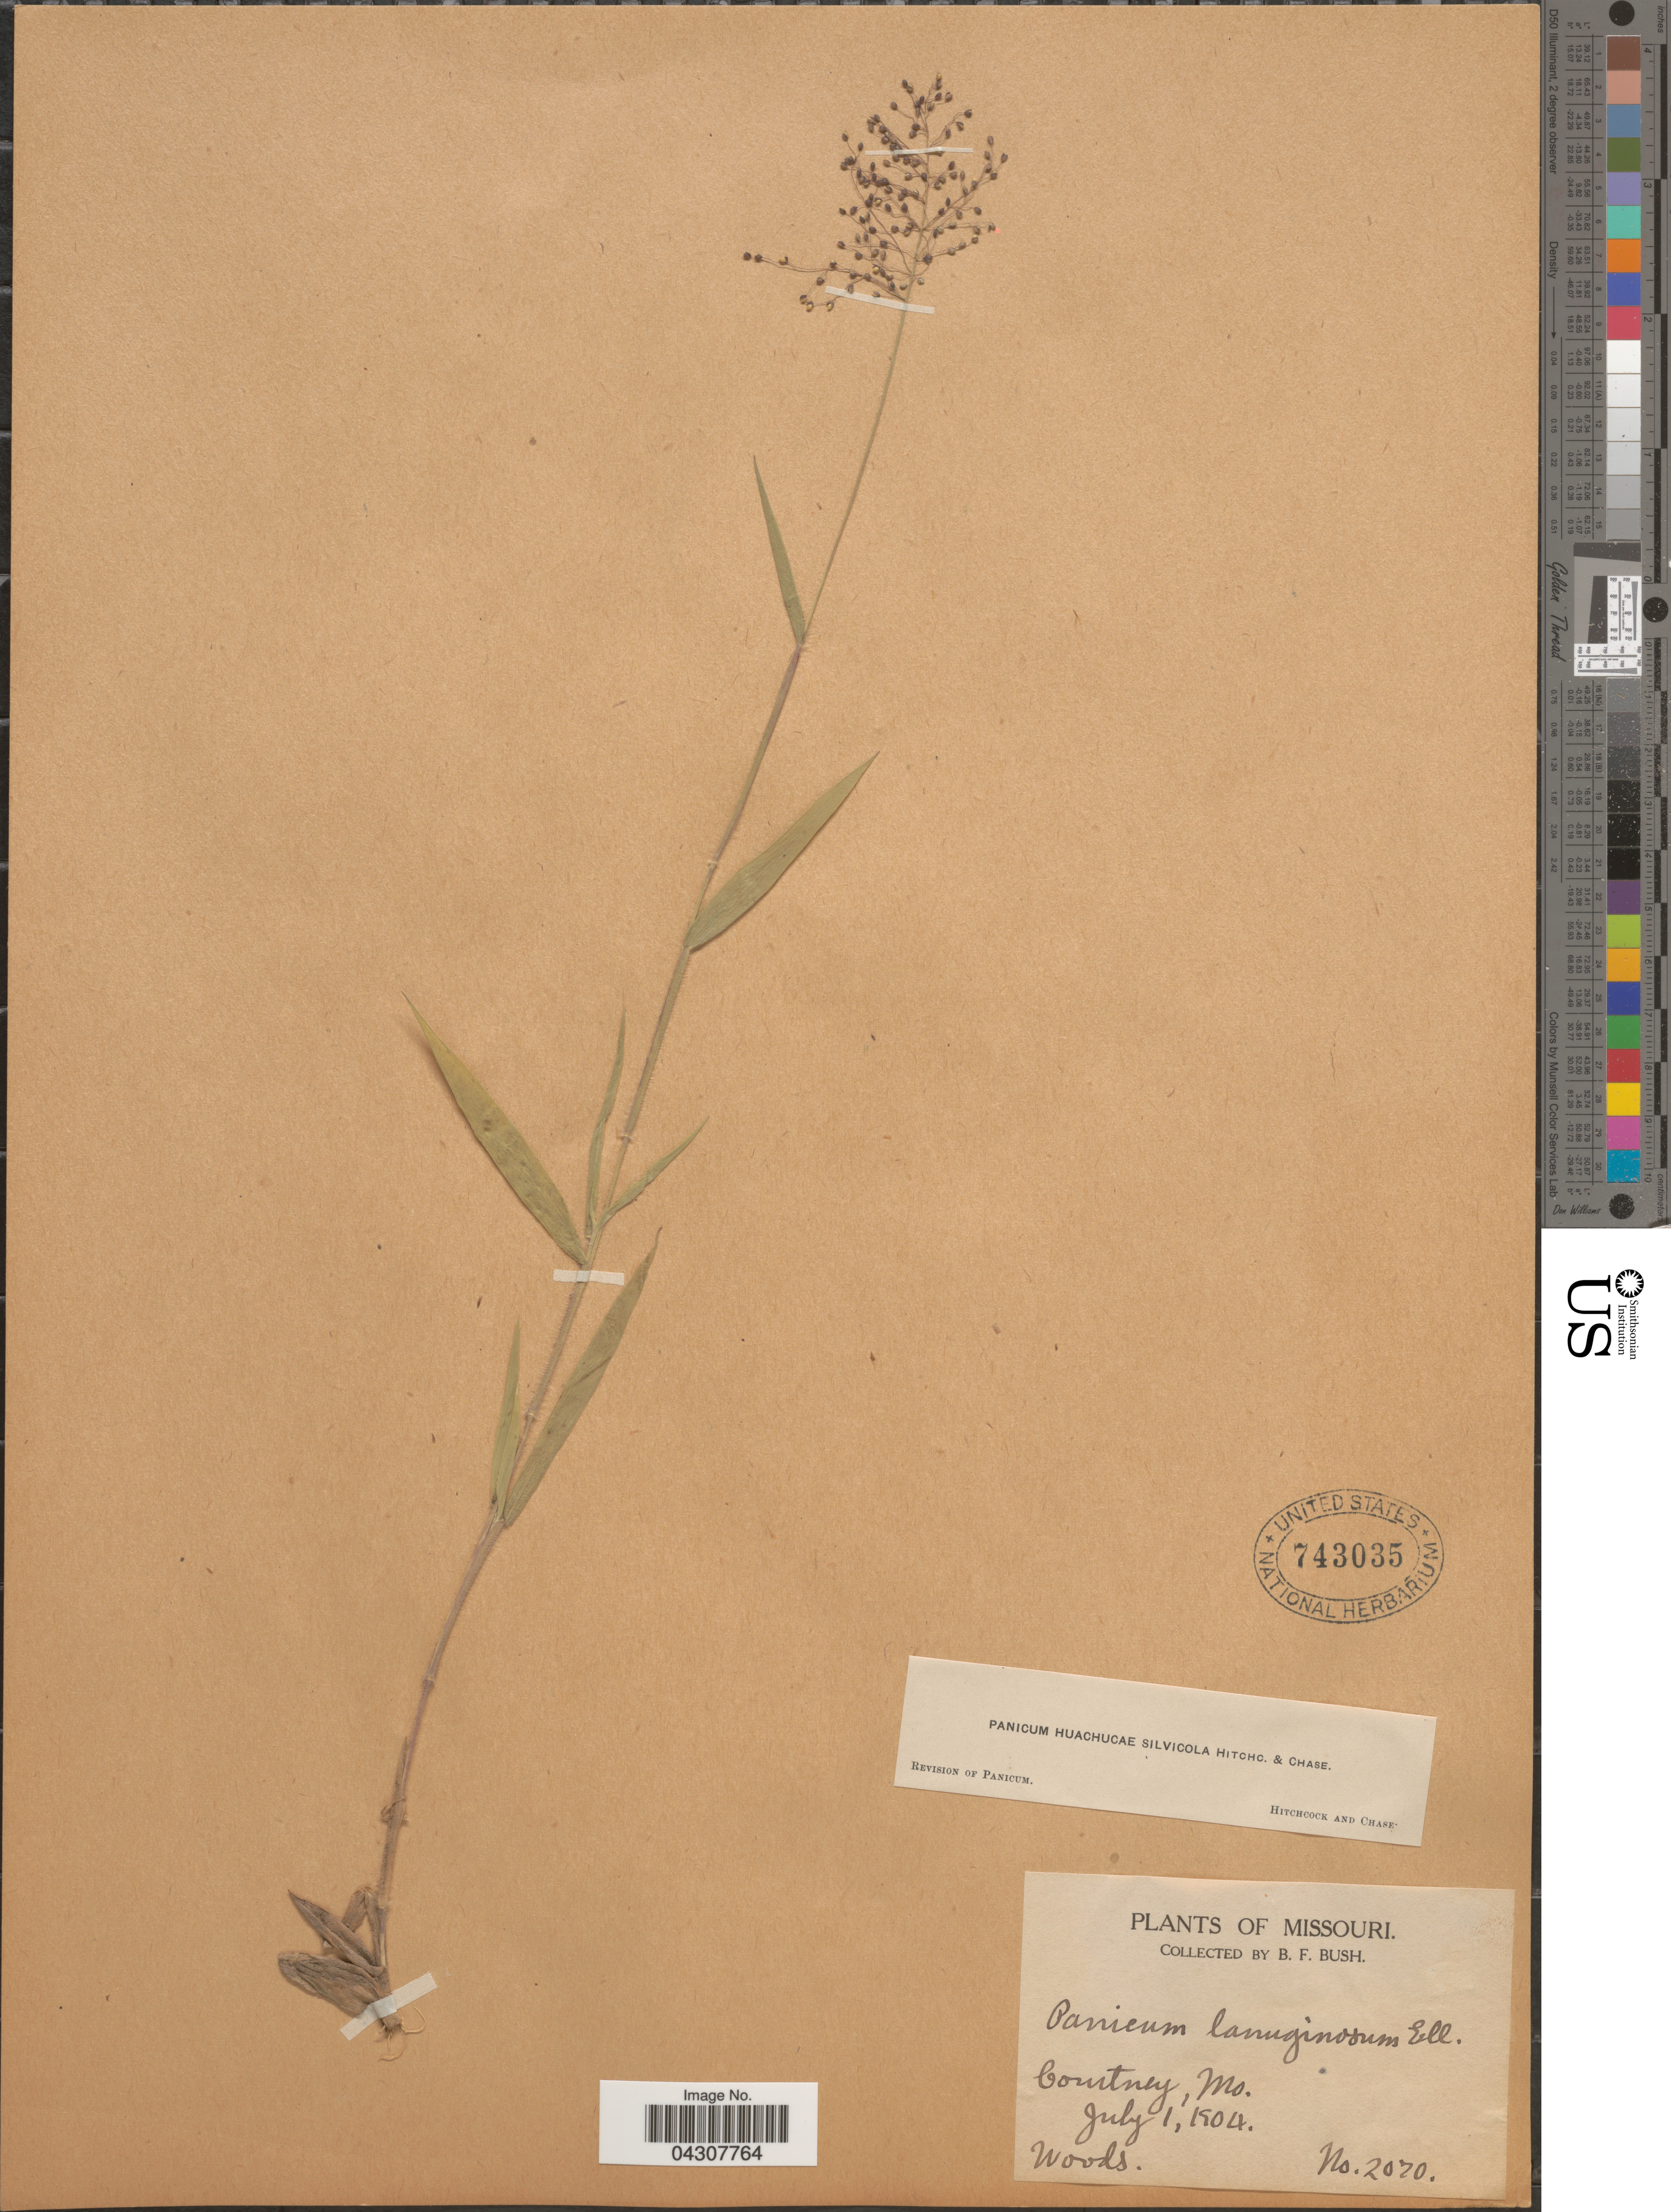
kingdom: Plantae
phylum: Tracheophyta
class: Liliopsida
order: Poales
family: Poaceae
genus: Dichanthelium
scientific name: Dichanthelium acuminatum var. acuminatum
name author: (Sw.) Gould & C.A. Clark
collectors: B. F. Bush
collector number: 2070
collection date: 1904-07-01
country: United States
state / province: Missouri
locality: Courtney.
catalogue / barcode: US 743035